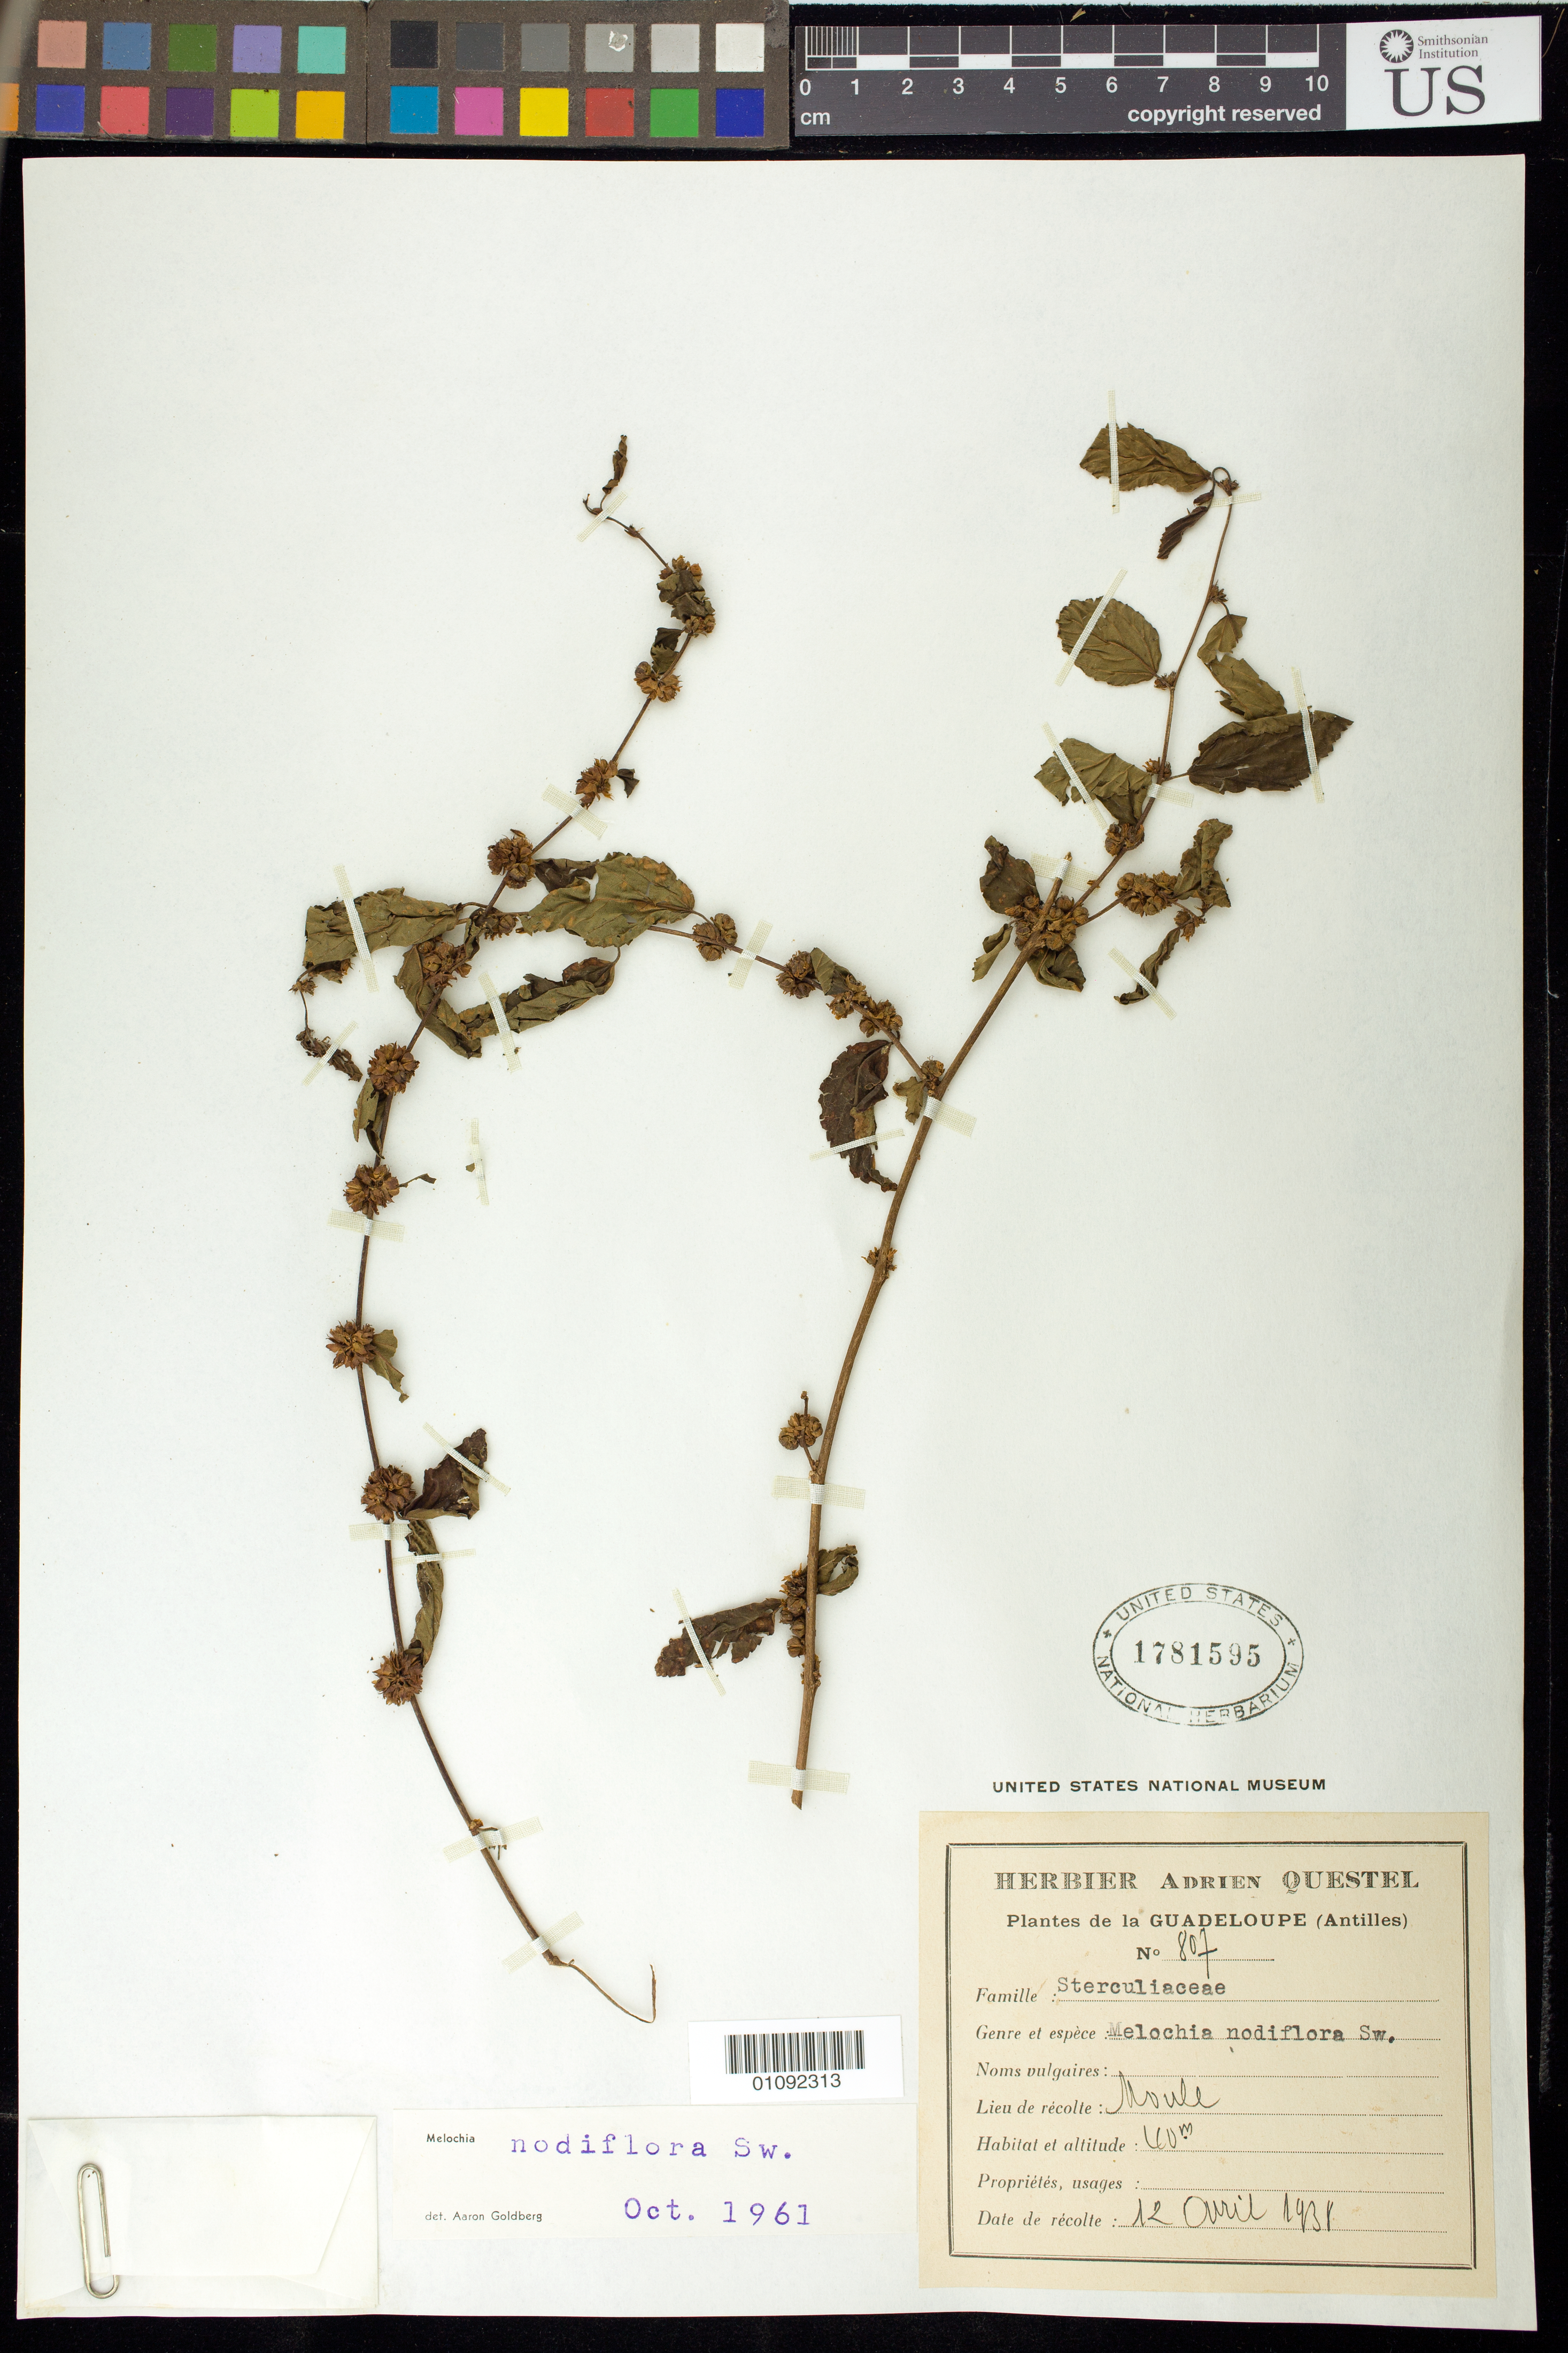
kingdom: Plantae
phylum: Tracheophyta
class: Magnoliopsida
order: Malvales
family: Malvaceae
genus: Melochia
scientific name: Melochia nodiflora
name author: Sw.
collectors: A. Questel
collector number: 807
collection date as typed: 12 Apr 1938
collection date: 1938-04-12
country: Guadeloupe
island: Grande Terre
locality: Moule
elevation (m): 40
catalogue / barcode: US 1781595